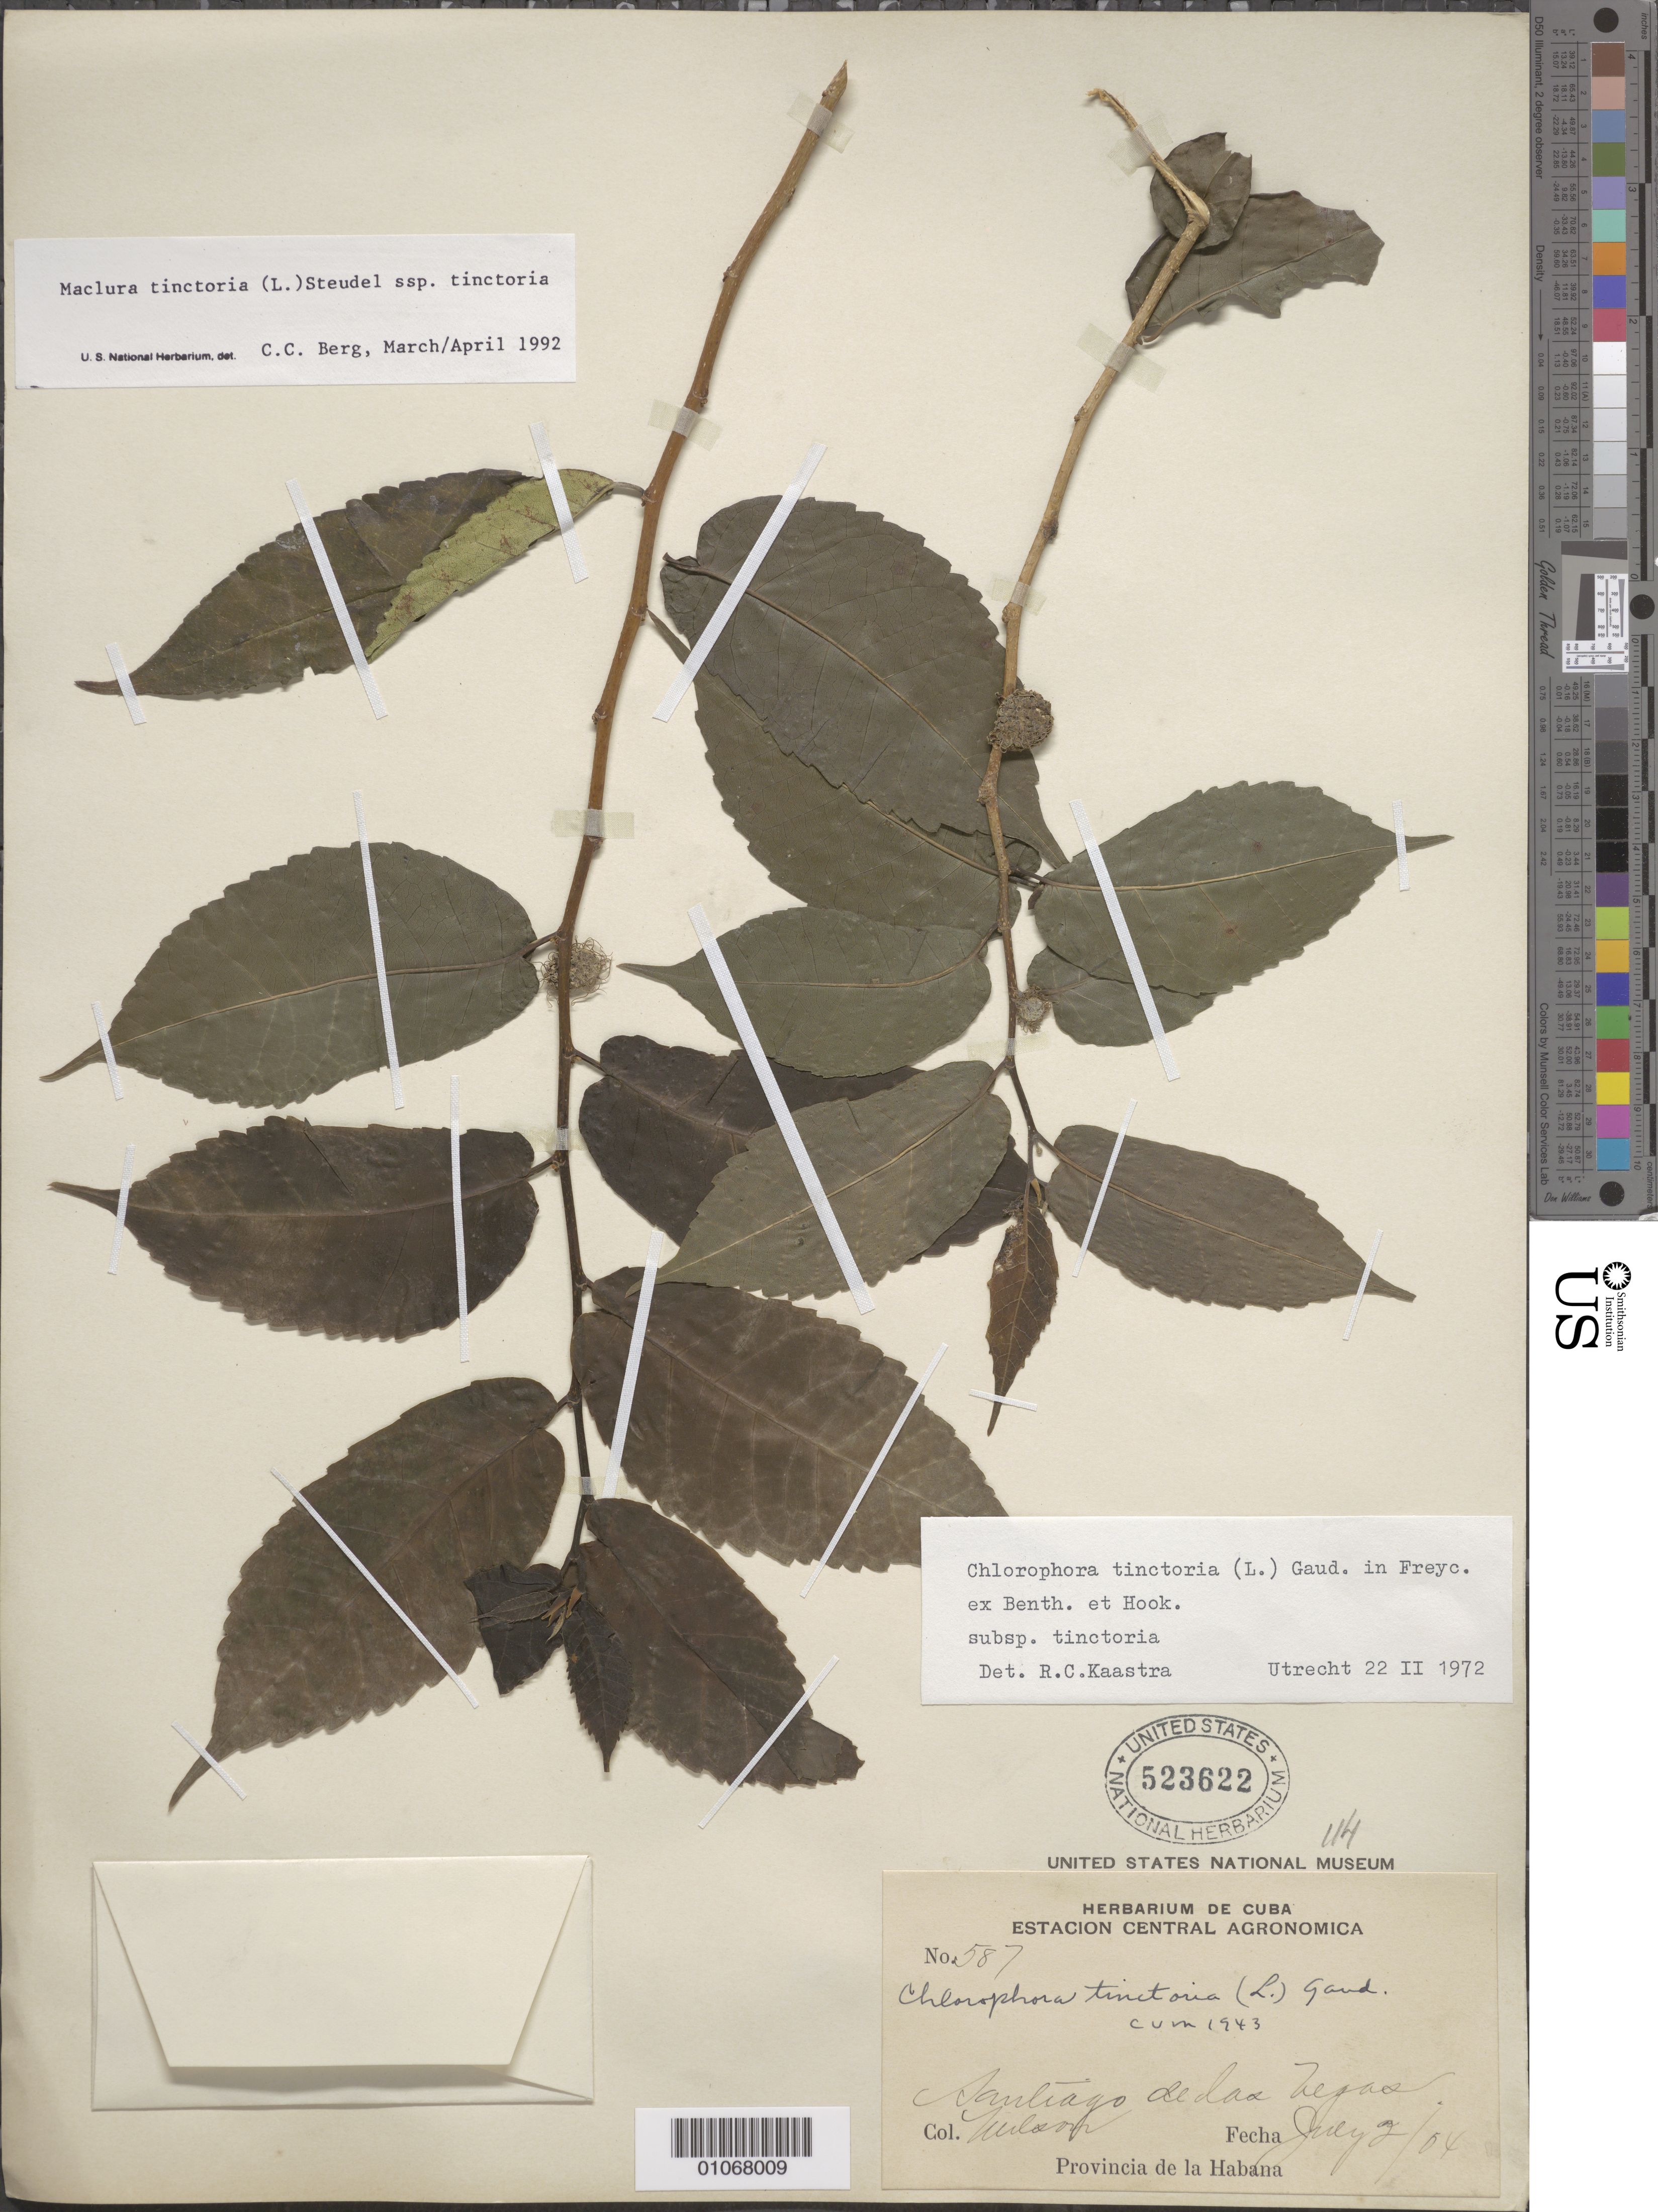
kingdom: Plantae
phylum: Tracheophyta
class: Magnoliopsida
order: Rosales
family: Moraceae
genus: Maclura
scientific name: Maclura tinctoria subsp. tinctoria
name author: (L.) D. Don ex Steud.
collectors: -- Wilson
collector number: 587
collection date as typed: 02 Jul 1904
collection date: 1904-07-02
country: Cuba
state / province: La Habana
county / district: Municipio Boyeros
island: Cuba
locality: Santiago de las Vegas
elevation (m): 97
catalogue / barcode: US 523622